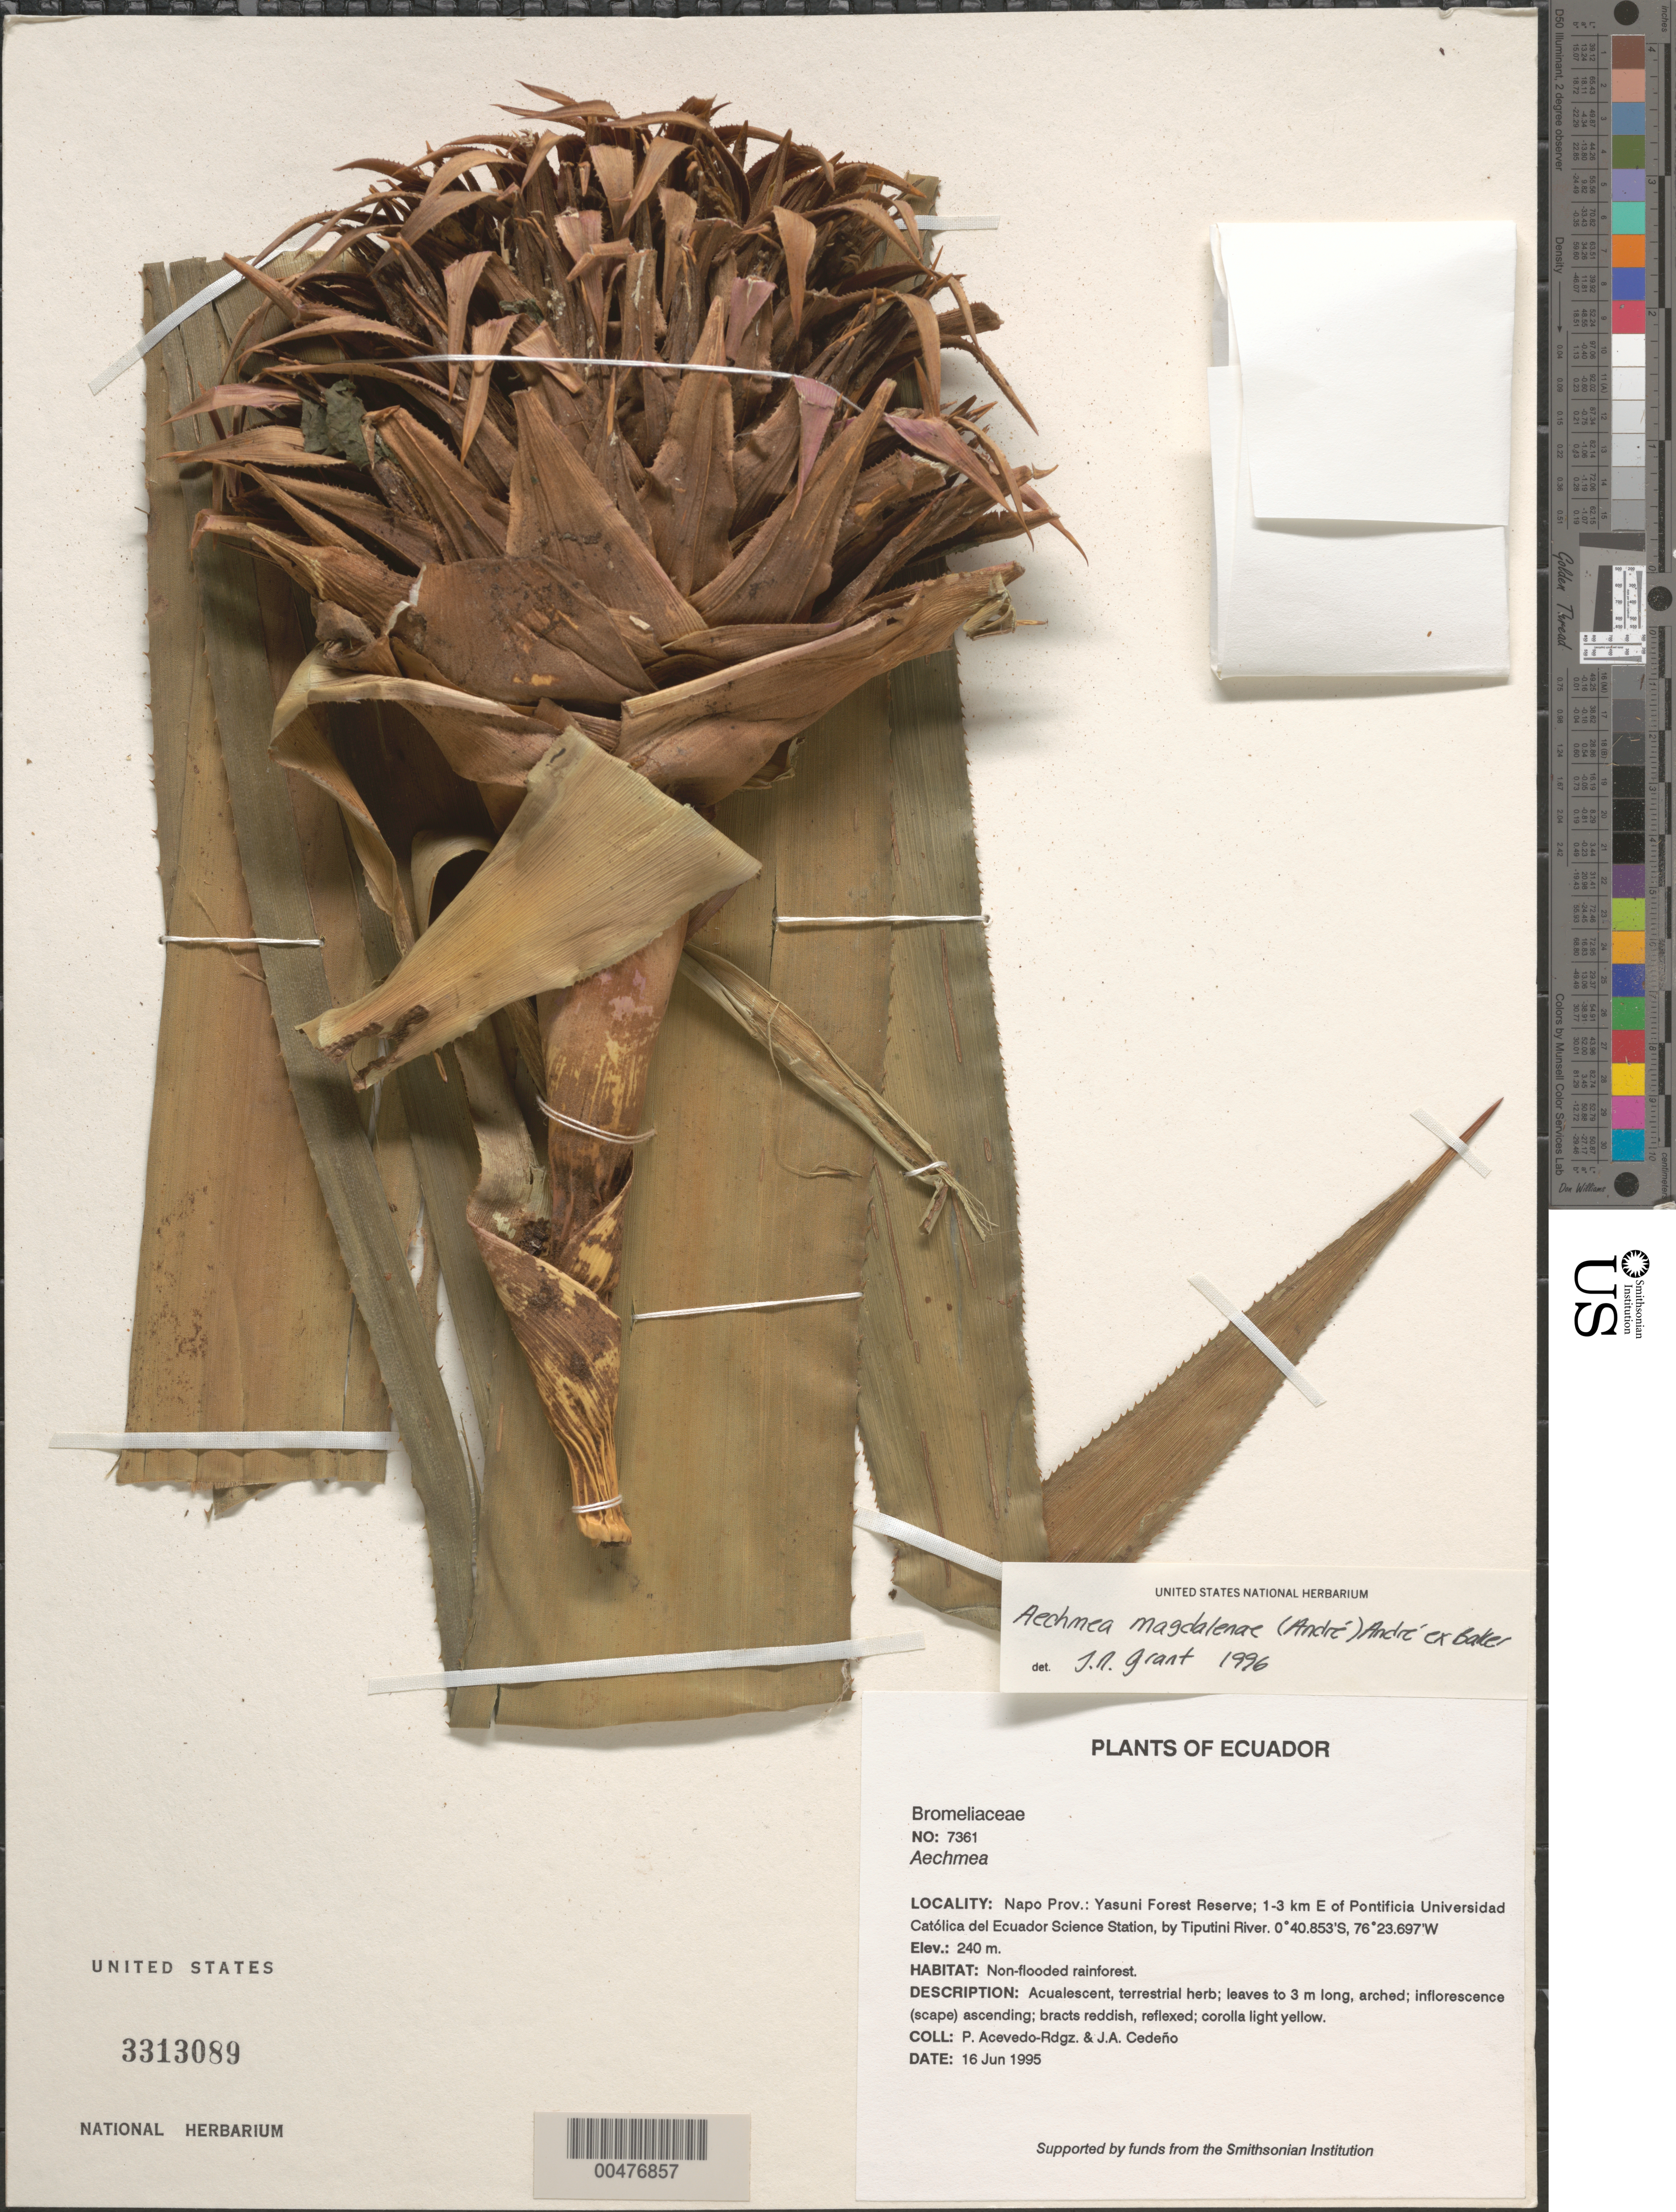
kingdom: Plantae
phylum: Tracheophyta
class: Liliopsida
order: Poales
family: Bromeliaceae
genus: Aechmea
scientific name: Aechmea magdalenae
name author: (André) André ex Baker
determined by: Grant, J. R., (SWITZERLAND)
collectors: P. Acevedo-Rodr. & J. A. Cedeño M.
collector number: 7361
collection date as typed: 16 Jun 1995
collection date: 1995-06-16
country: Ecuador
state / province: Napo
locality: Napo Prov.: Yasuni Forest Reserve; 1-3 km E of Pontificia Universidad Católica del Ecuador Science Station by Tiputini River.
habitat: Non-flooded rainforest.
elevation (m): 240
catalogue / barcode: US 3313089